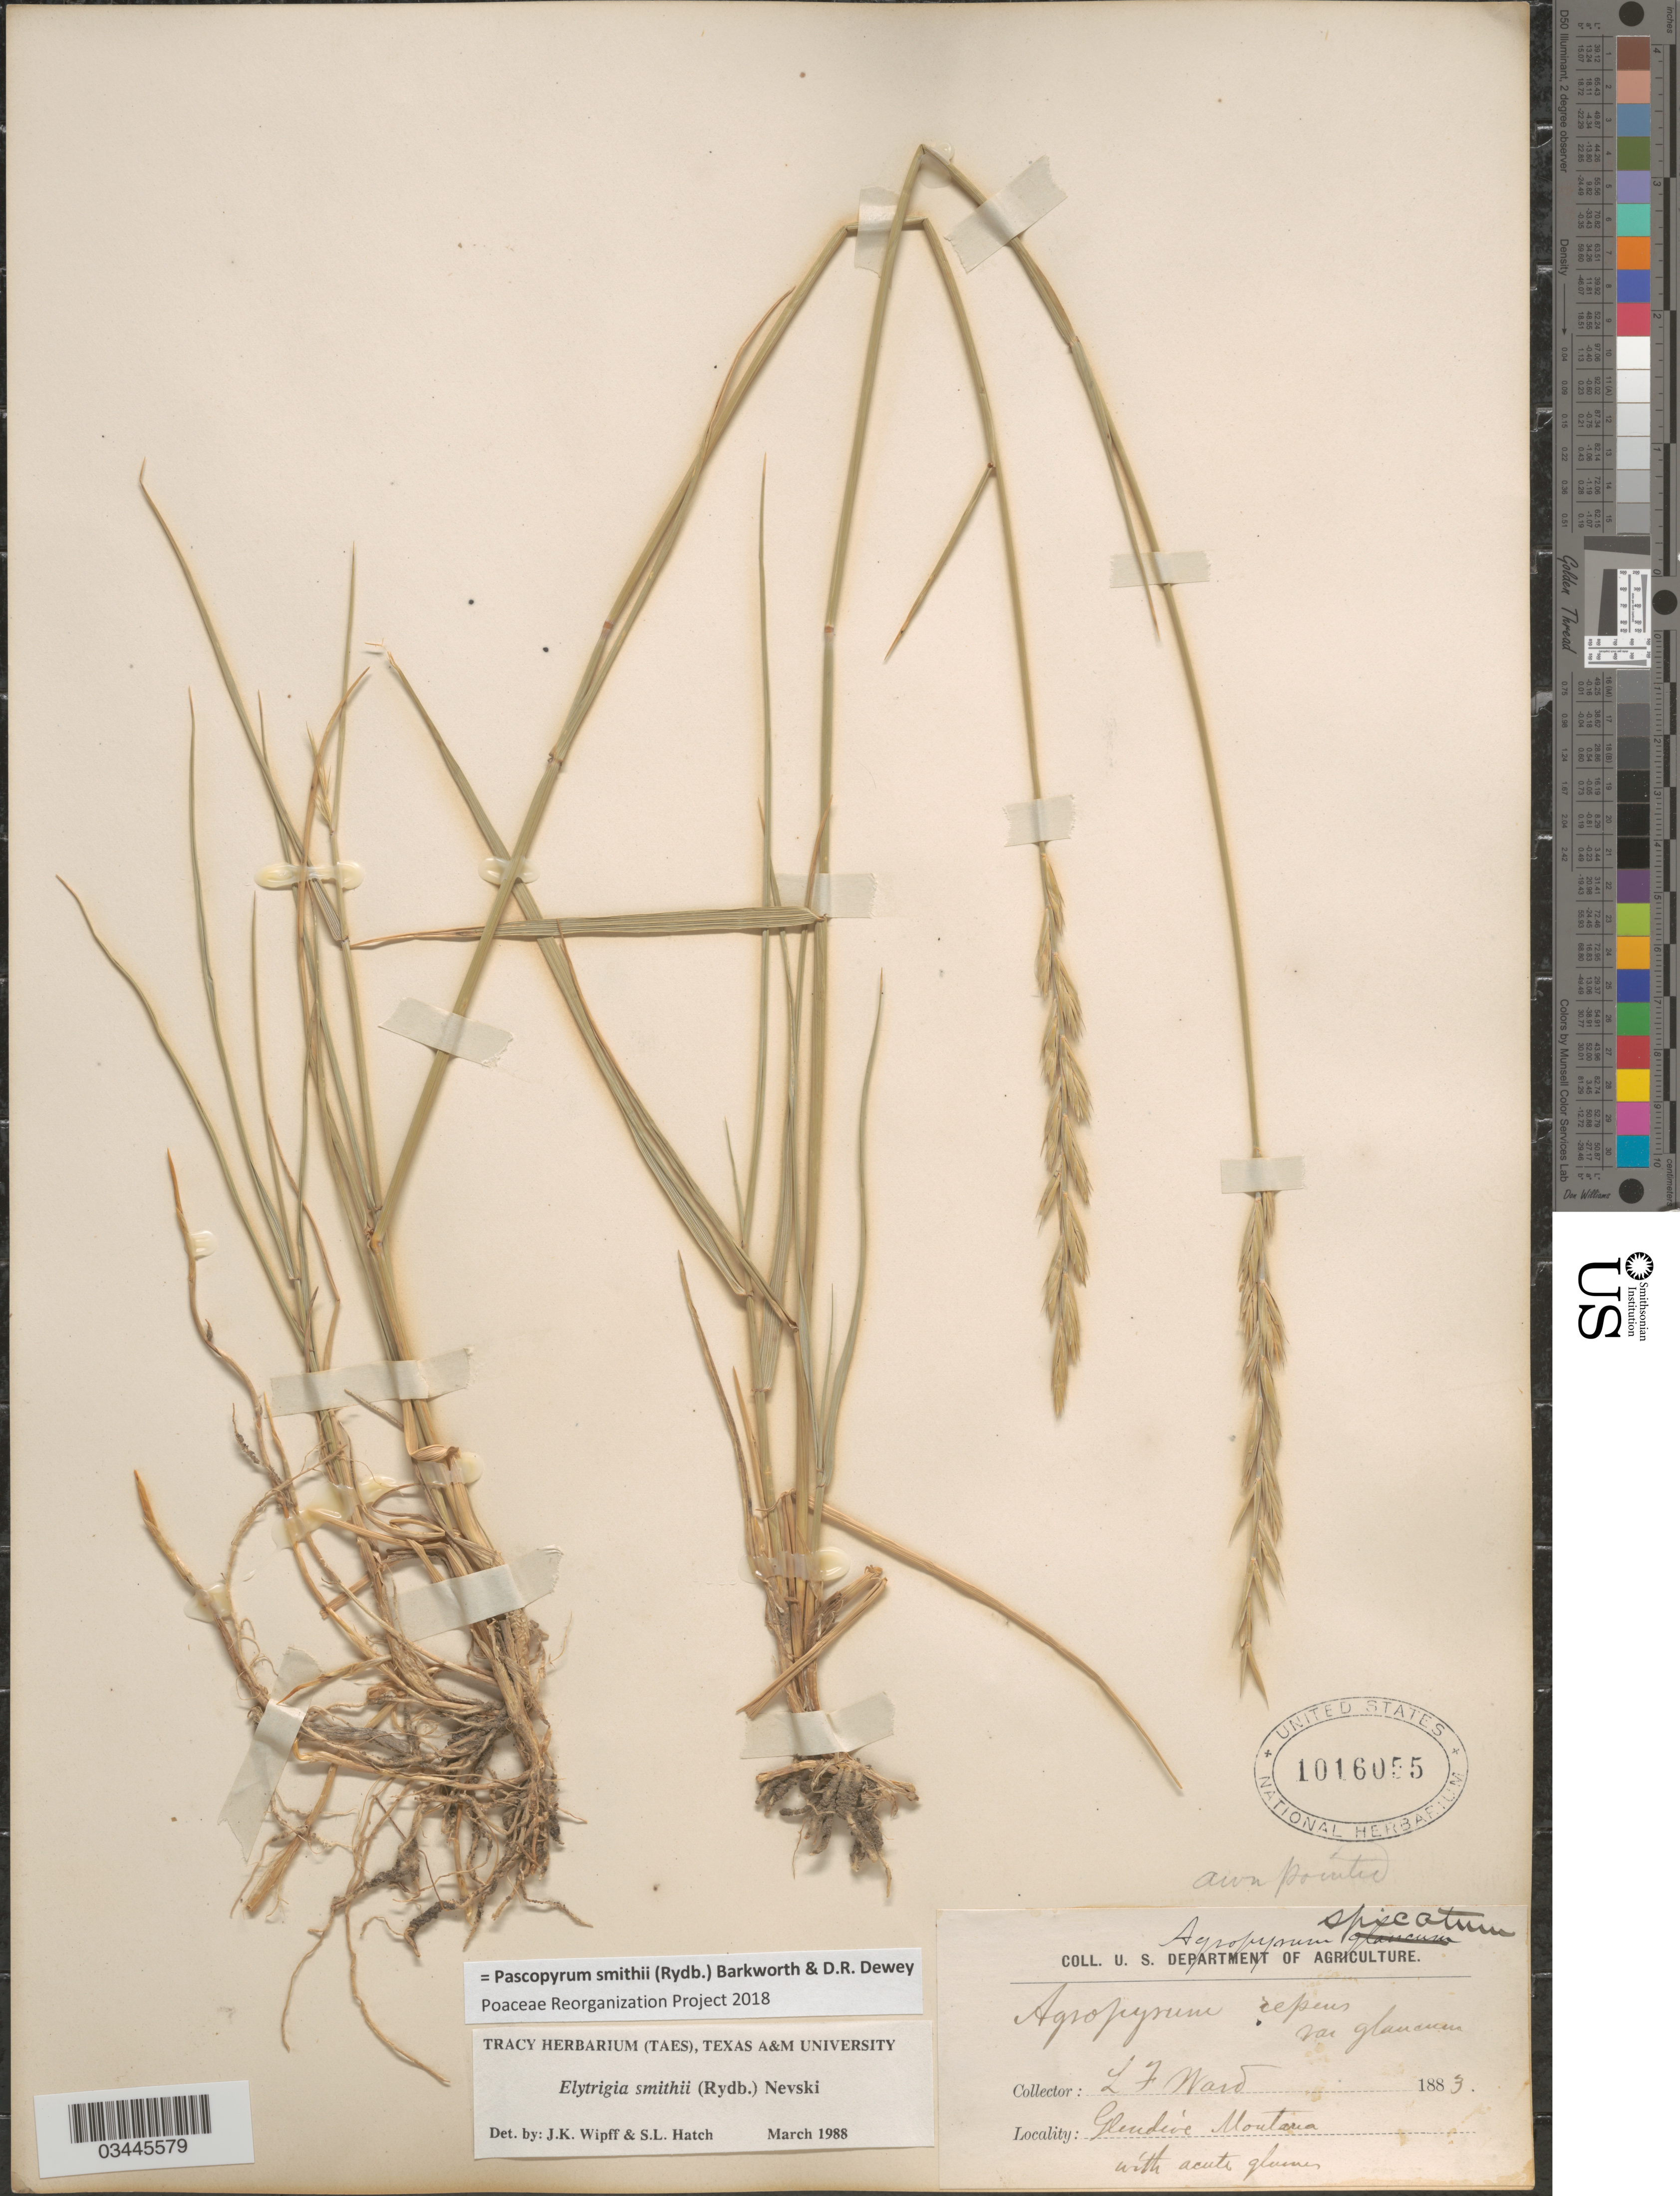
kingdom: Plantae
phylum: Tracheophyta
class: Liliopsida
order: Poales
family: Poaceae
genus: Pascopyrum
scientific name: Pascopyrum smithii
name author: (Rydb.) Barkworth & Dewey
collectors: L. Ward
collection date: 1883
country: United States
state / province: Montana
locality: Glendive.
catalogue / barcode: US 1016055